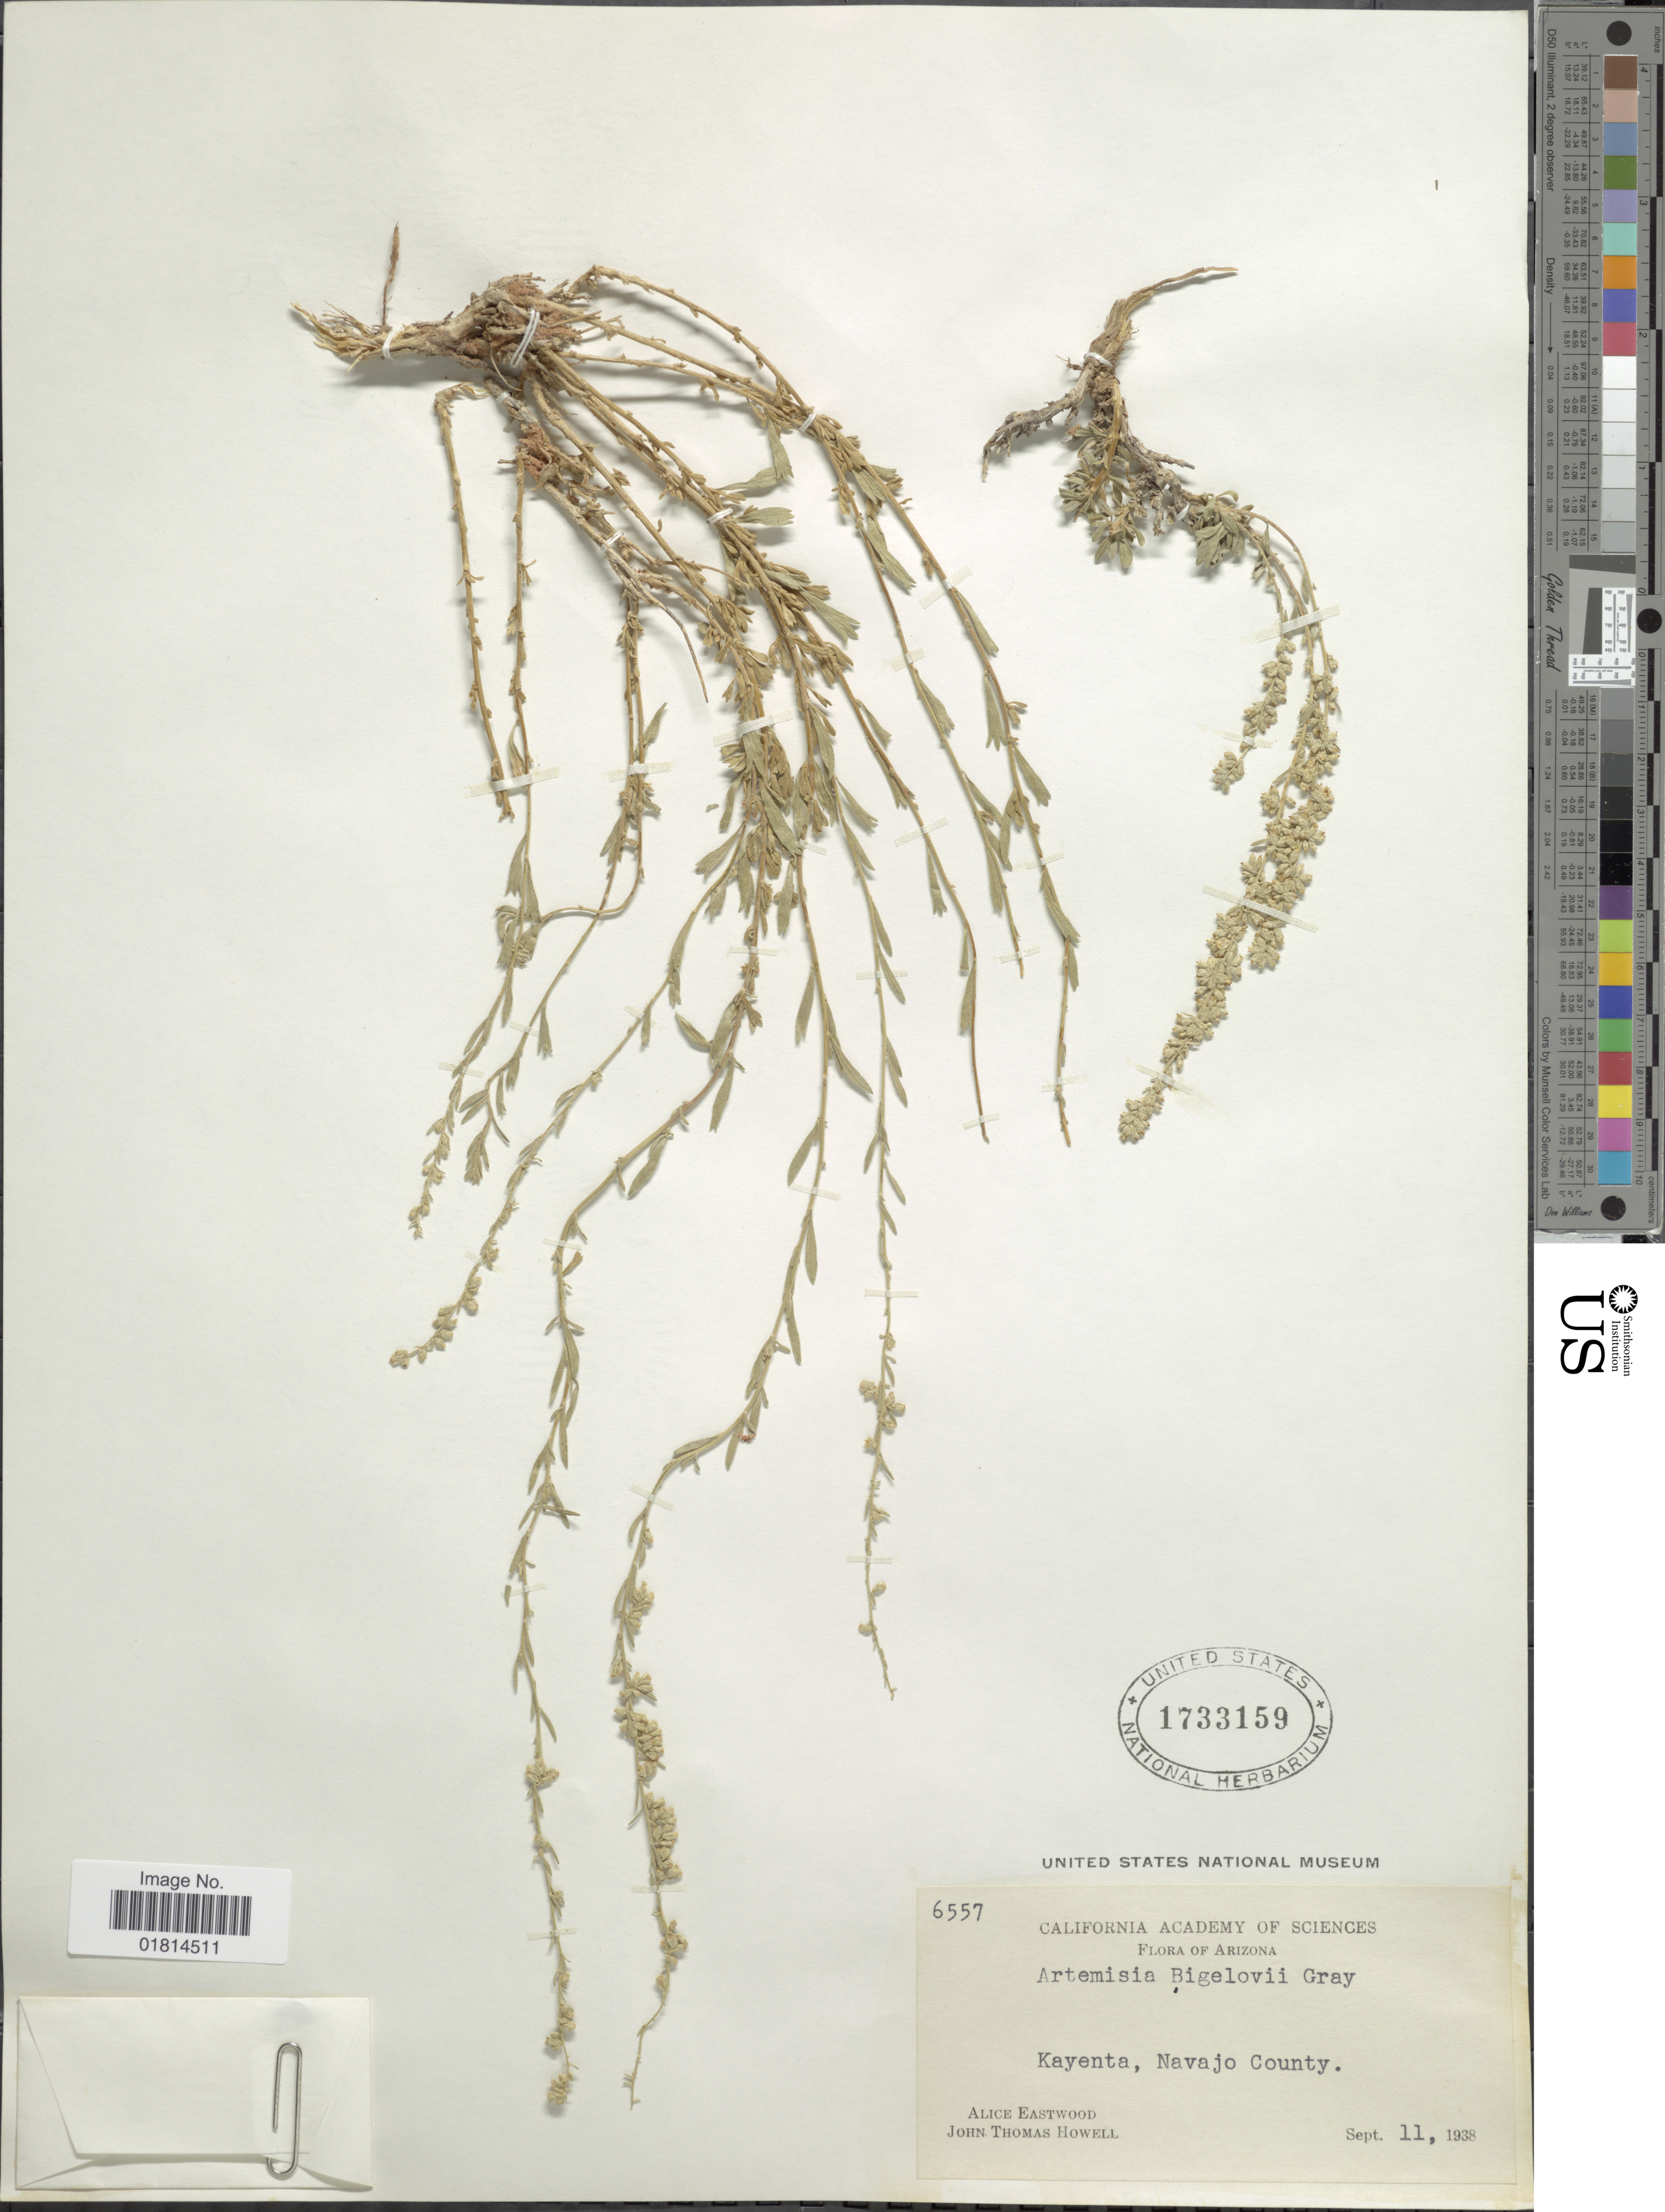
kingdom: Plantae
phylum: Tracheophyta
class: Magnoliopsida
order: Asterales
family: Asteraceae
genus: Artemisia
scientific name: Artemisia bigelovii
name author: A. Gray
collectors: A. Eastwood & J. T. Howell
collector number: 6557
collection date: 1938-09-11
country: United States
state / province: Arizona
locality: Kayenta, Navajo County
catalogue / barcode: US 1733159